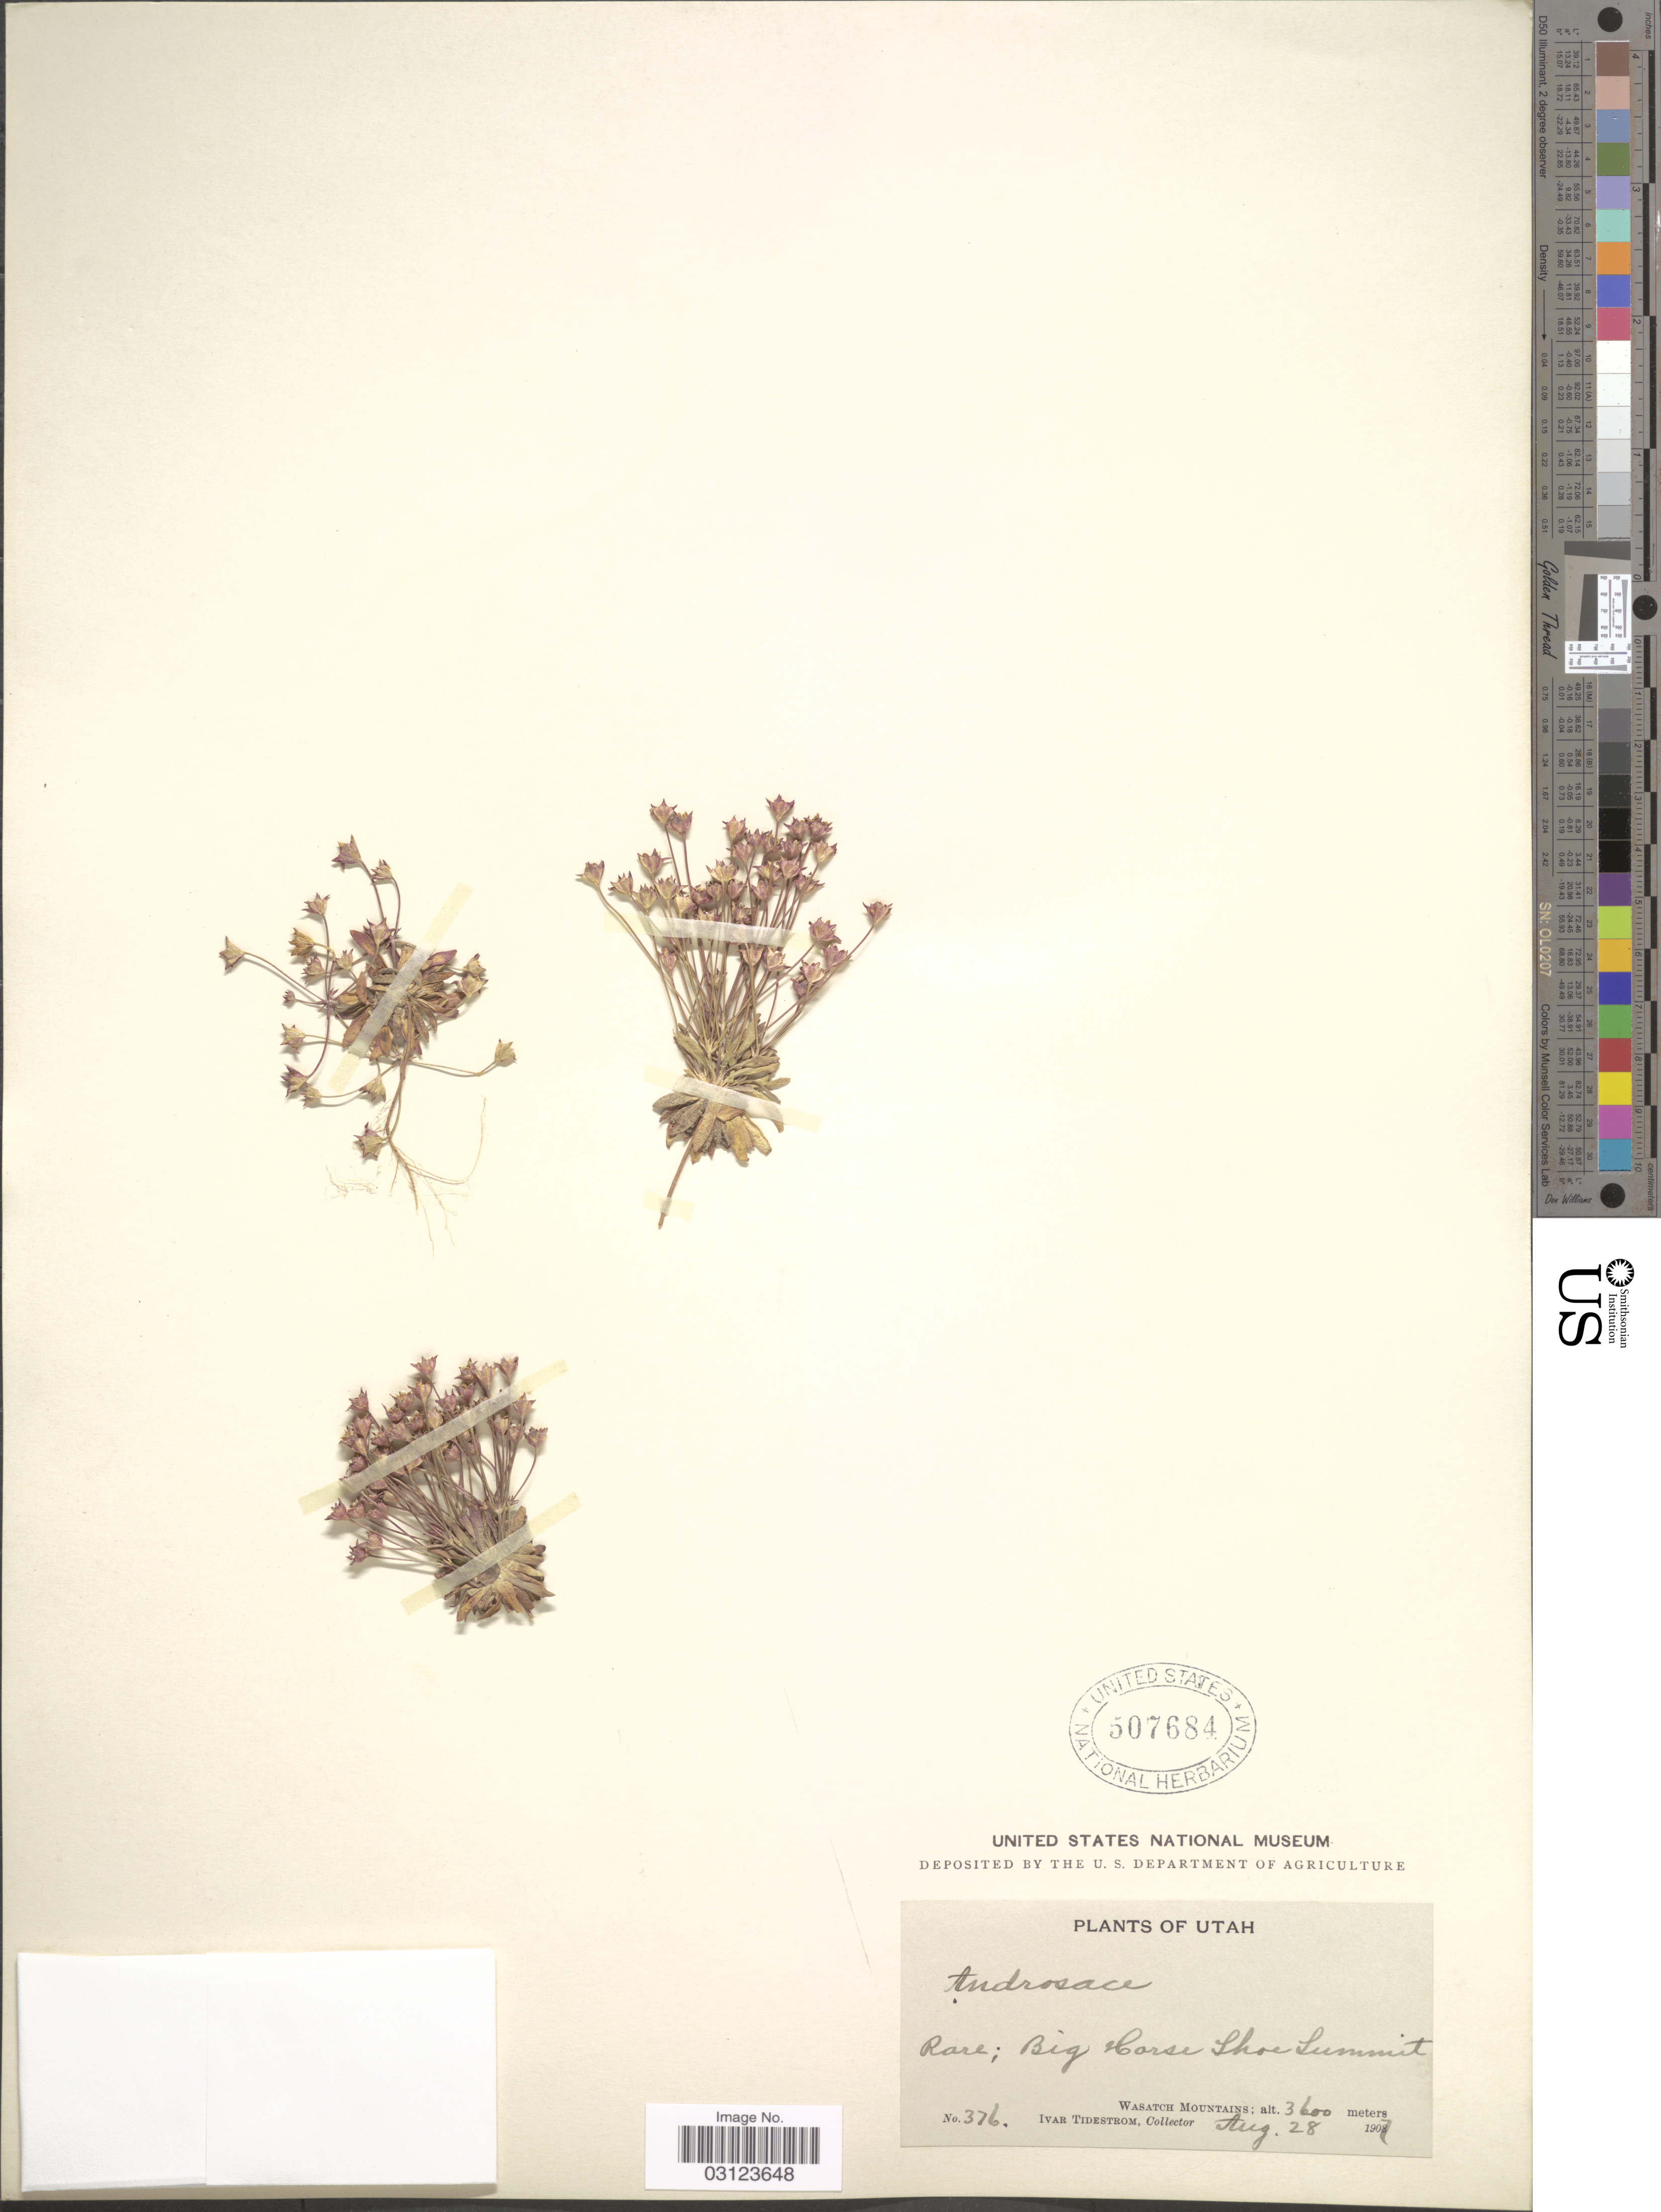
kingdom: Plantae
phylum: Tracheophyta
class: Magnoliopsida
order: Ericales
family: Primulaceae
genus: Androsace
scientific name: Androsace septentrionalis subsp. subumbellata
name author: (A. Nelson) G.T. Robbins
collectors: I. F. Tidestrom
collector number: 376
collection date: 1907-08-28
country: United States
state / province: Utah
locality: Rare; Big Horse Shoe Summit.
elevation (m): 3600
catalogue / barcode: US 507684